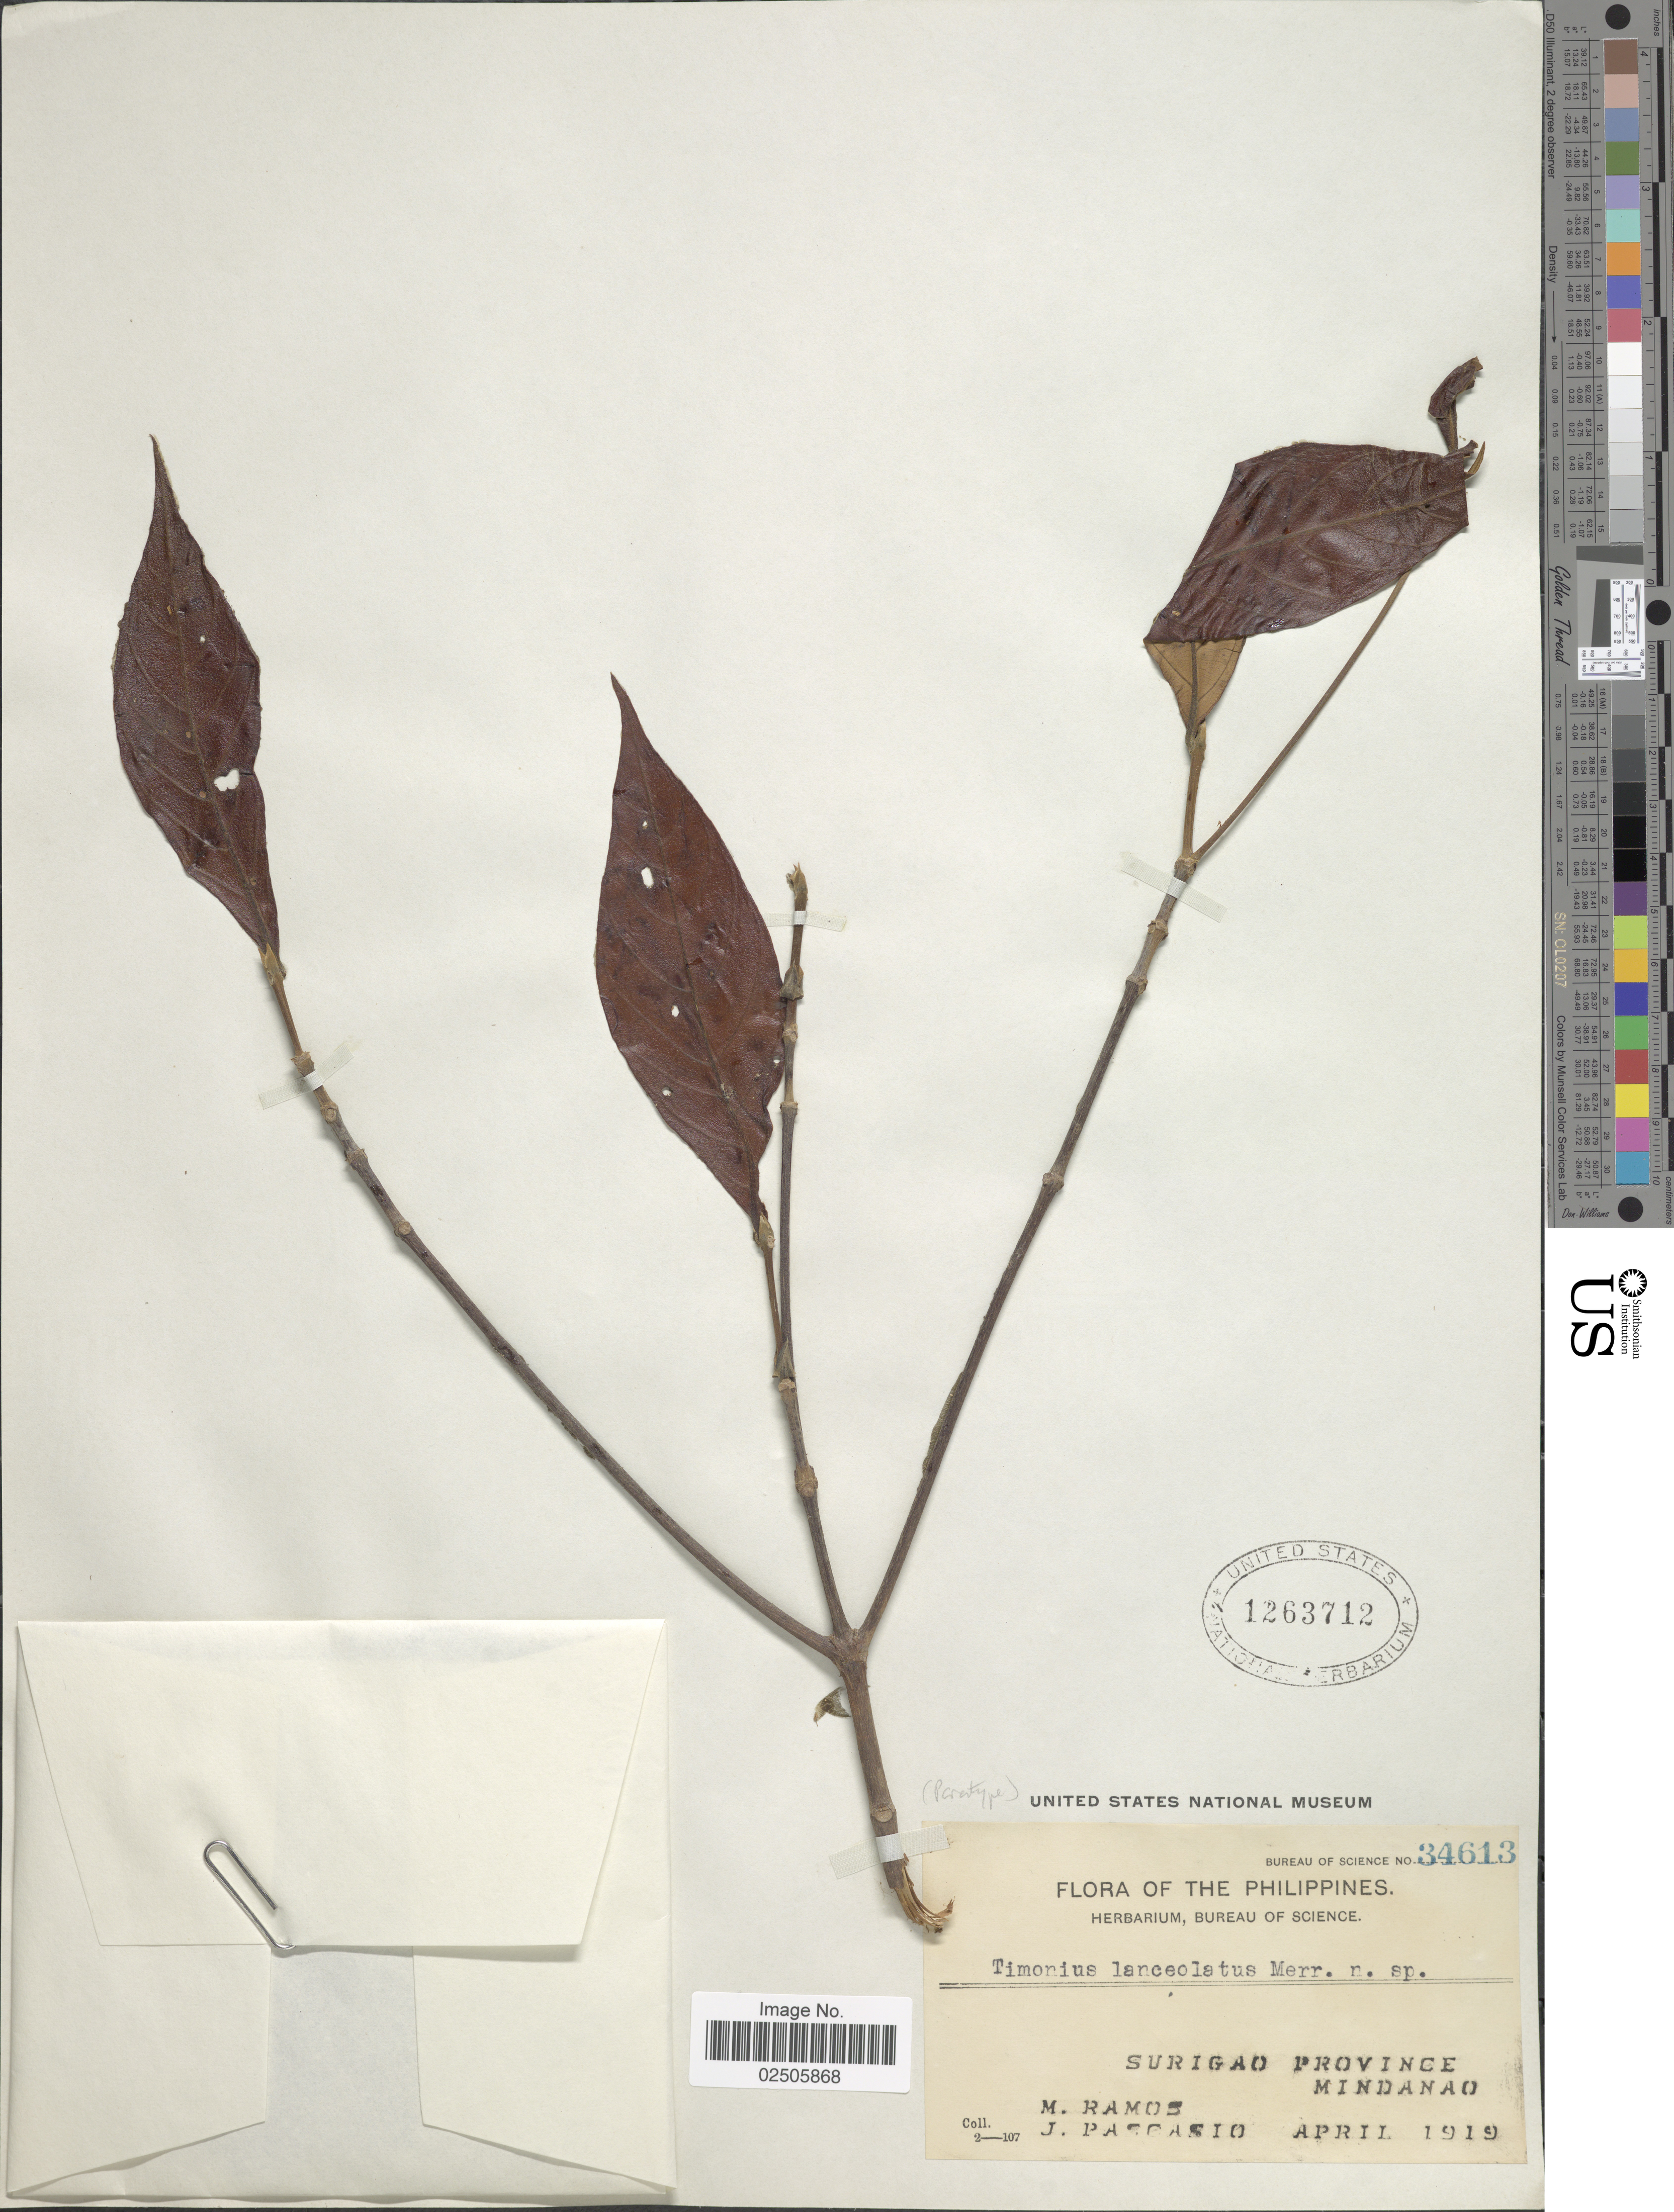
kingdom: Plantae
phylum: Tracheophyta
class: Magnoliopsida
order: Gentianales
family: Rubiaceae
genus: Timonius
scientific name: Timonius lanceolatus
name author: Merr.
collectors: M. Ramos & J. Pascasio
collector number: Bureau Of Science 34613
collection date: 1919-04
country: Philippines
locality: Surigao Province, Mindanao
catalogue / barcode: US 1263712